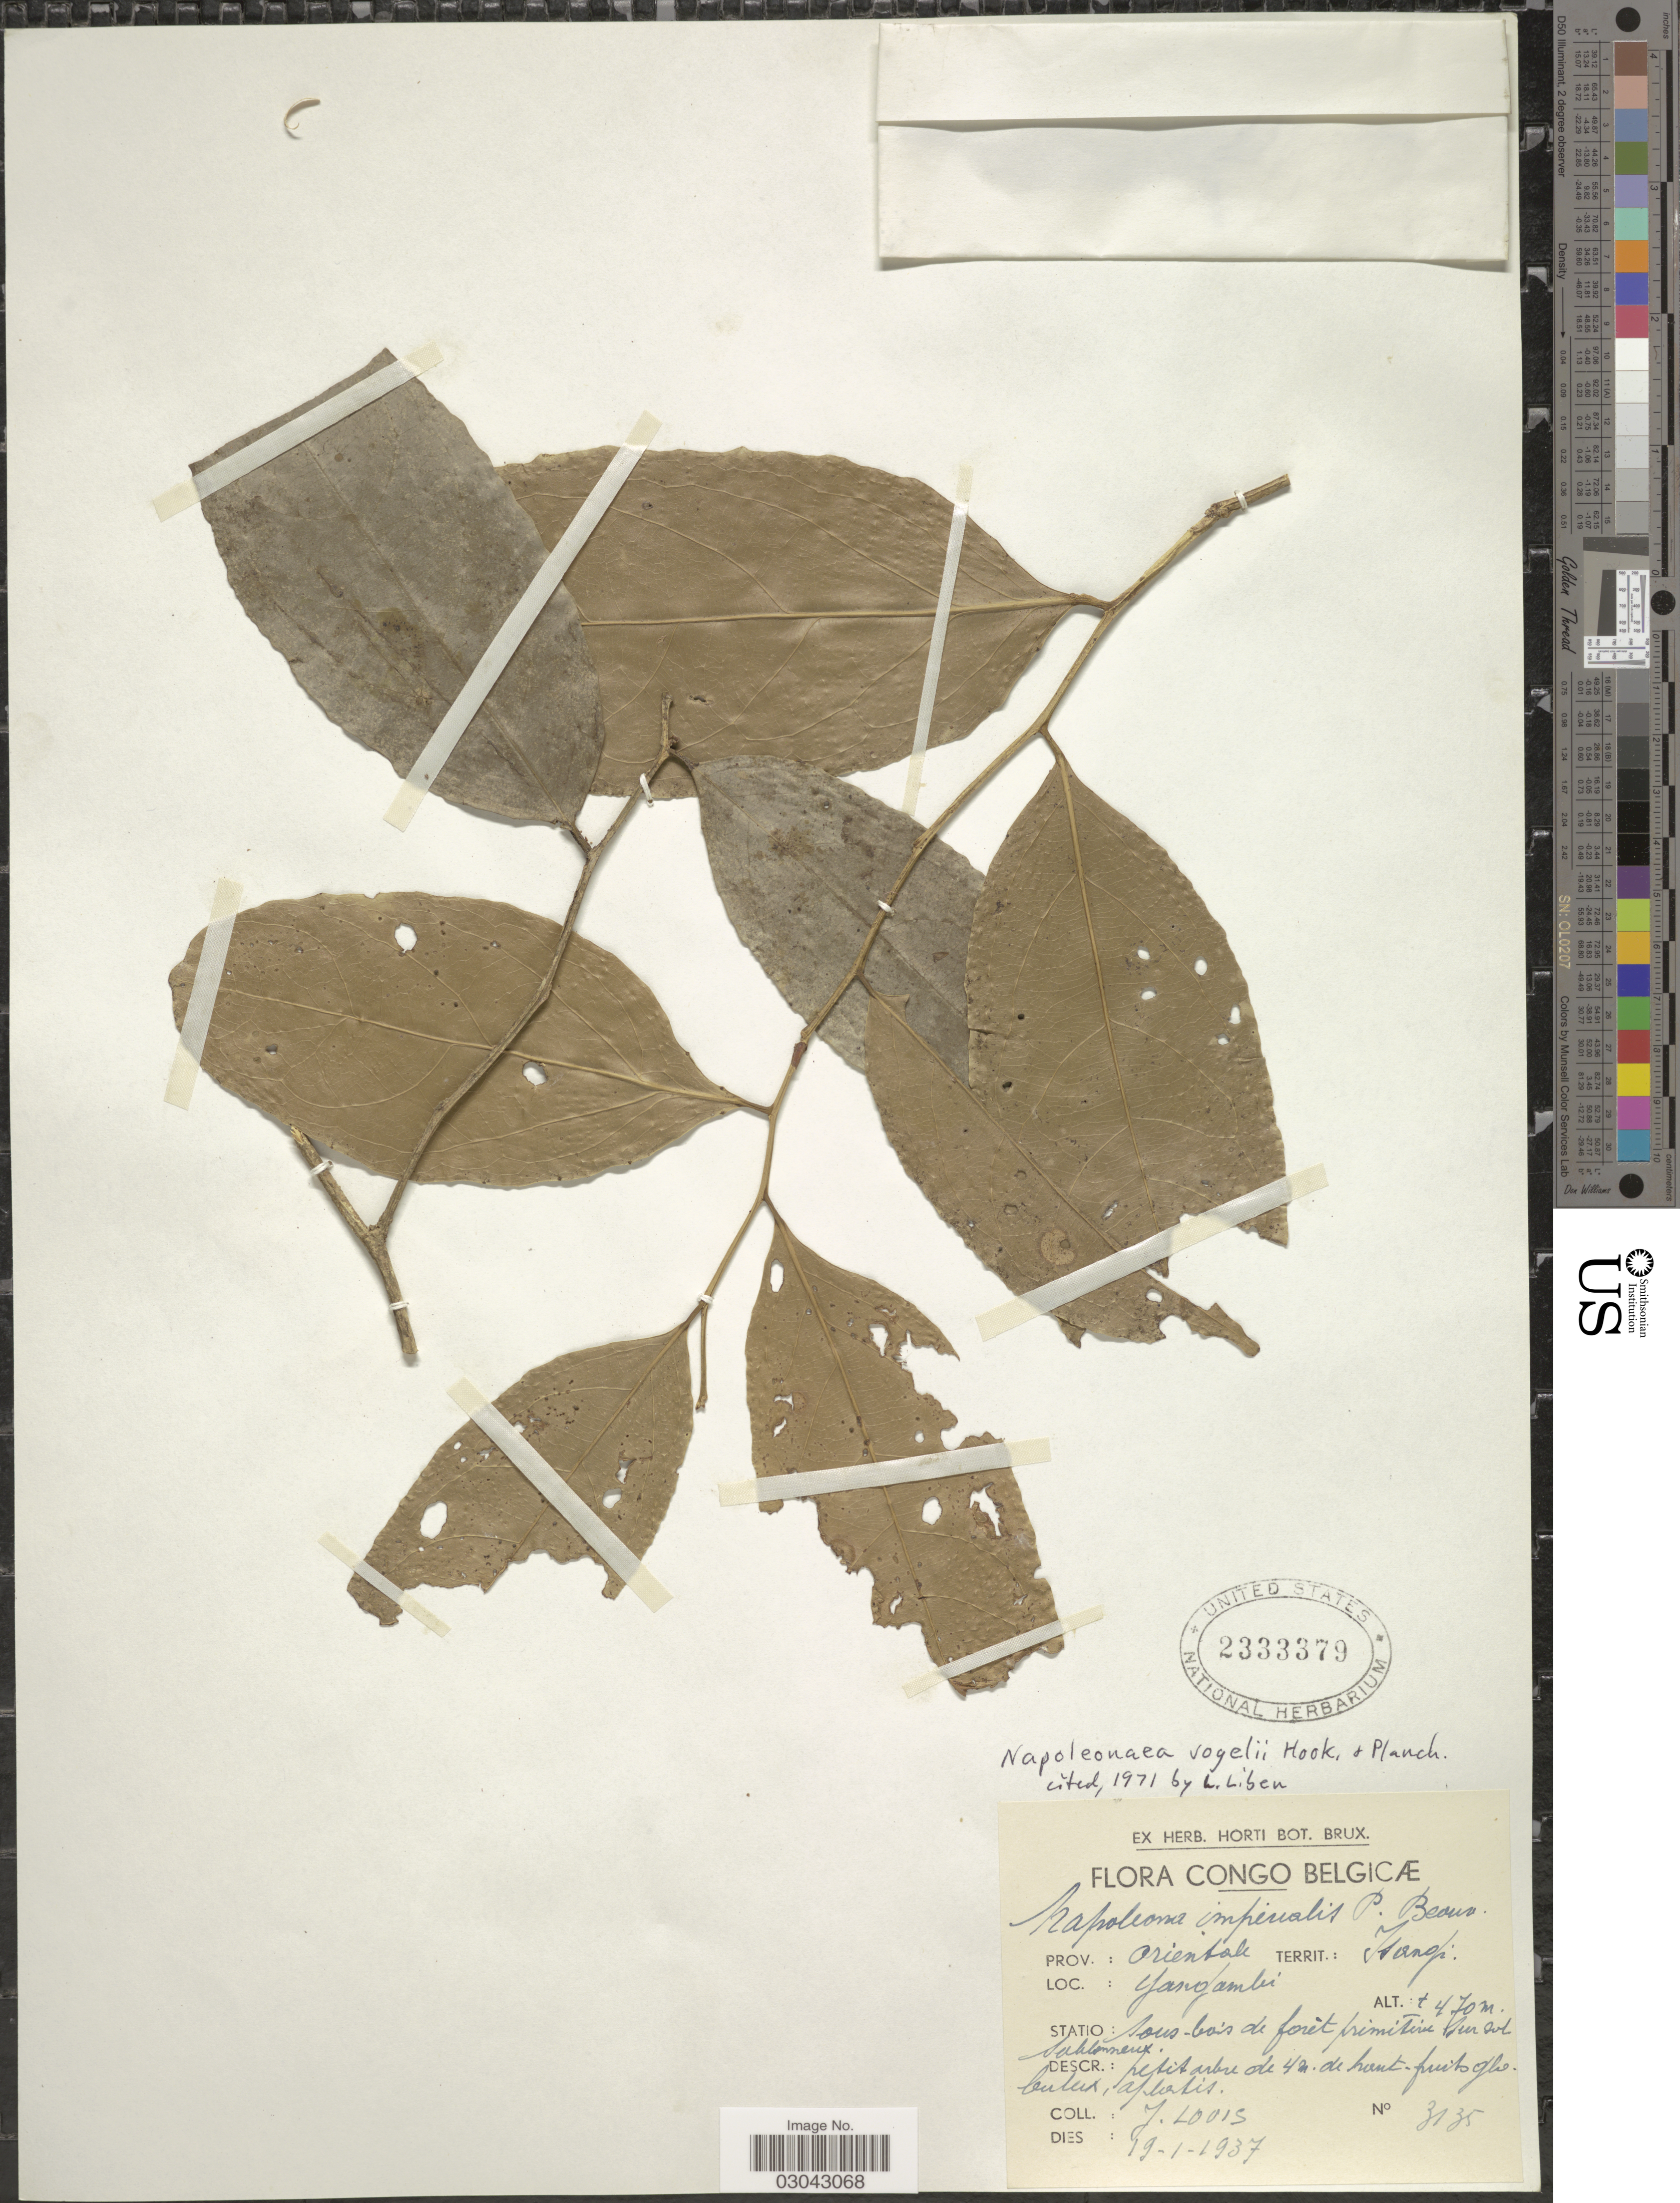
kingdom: Plantae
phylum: Tracheophyta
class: Magnoliopsida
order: Ericales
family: Lecythidaceae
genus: Napoleonaea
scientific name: Napoleonaea vogelii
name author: Hook. & Planch.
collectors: J. Louis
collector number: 3135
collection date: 1937-01-19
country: Congo, Democratic Republic of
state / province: Tshopo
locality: Congo Belge, Prov.: Orientale, Territ.: Isangi, Yangambi.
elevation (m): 470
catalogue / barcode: US 2333379